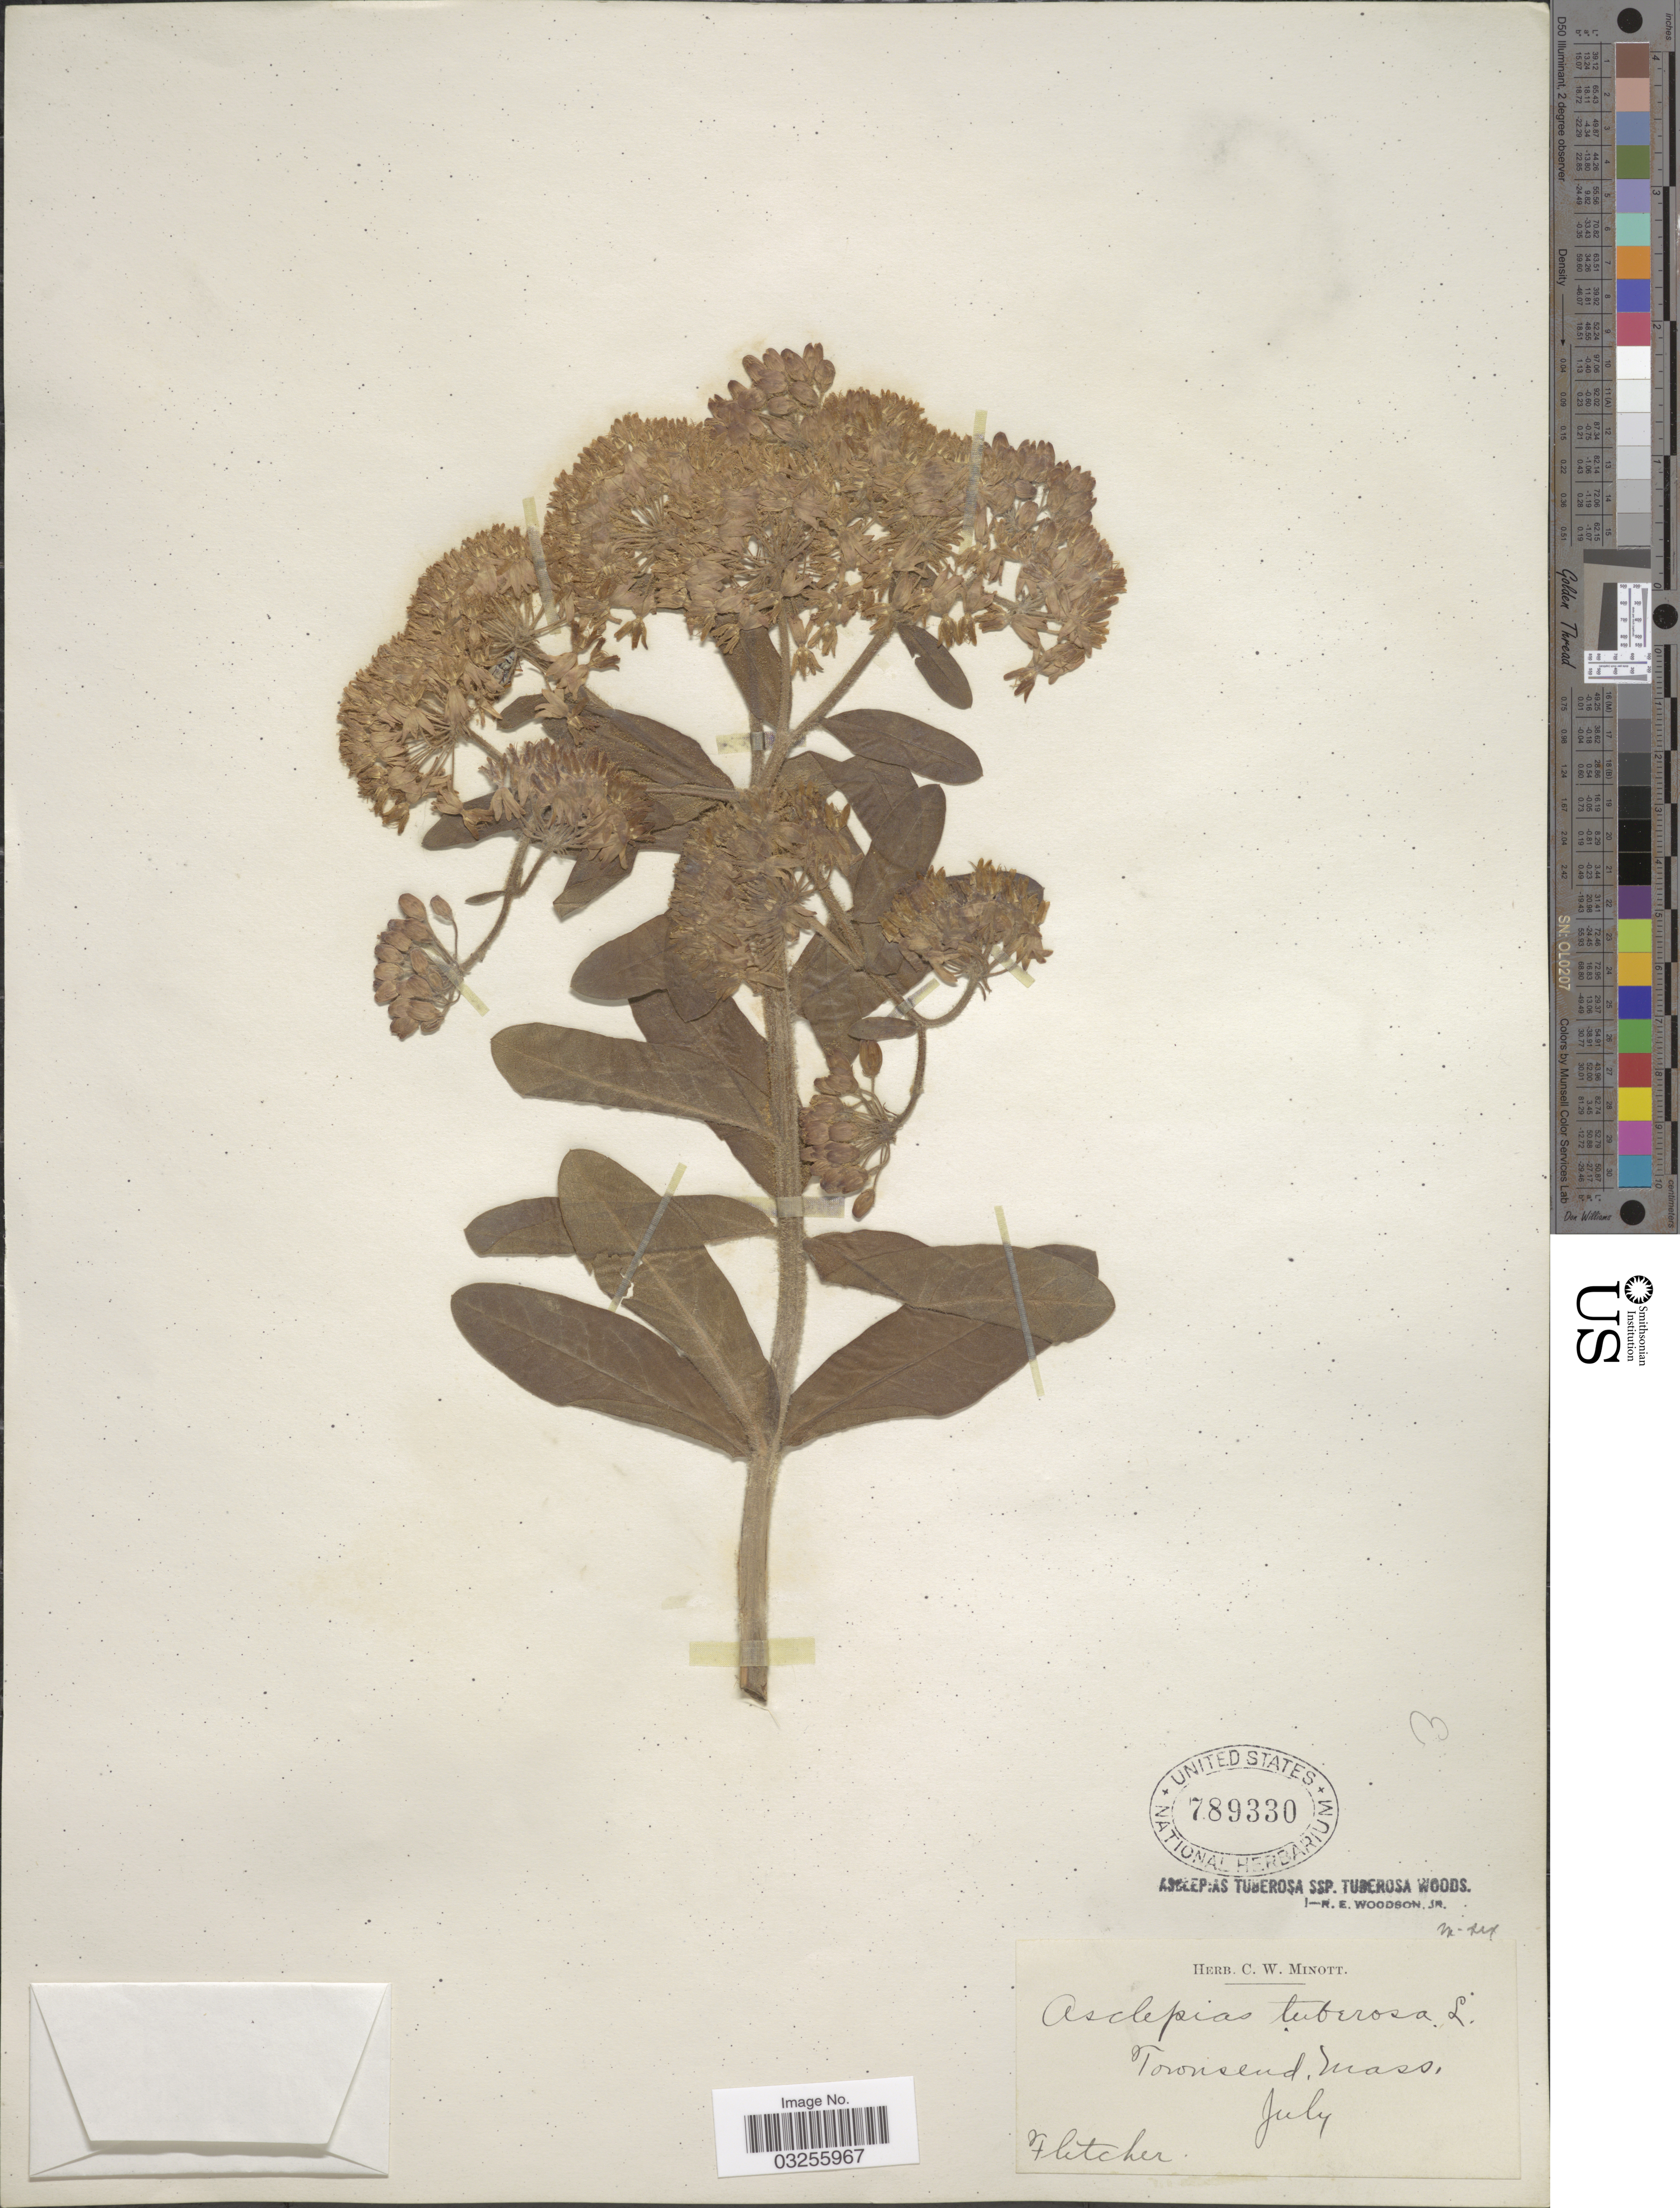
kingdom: Plantae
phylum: Tracheophyta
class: Magnoliopsida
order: Gentianales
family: Apocynaceae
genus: Asclepias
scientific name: Asclepias tuberosa subsp. tuberosa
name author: L.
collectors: -. Fletcher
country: United States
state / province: Massachusetts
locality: Townsend.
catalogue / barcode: US 789330